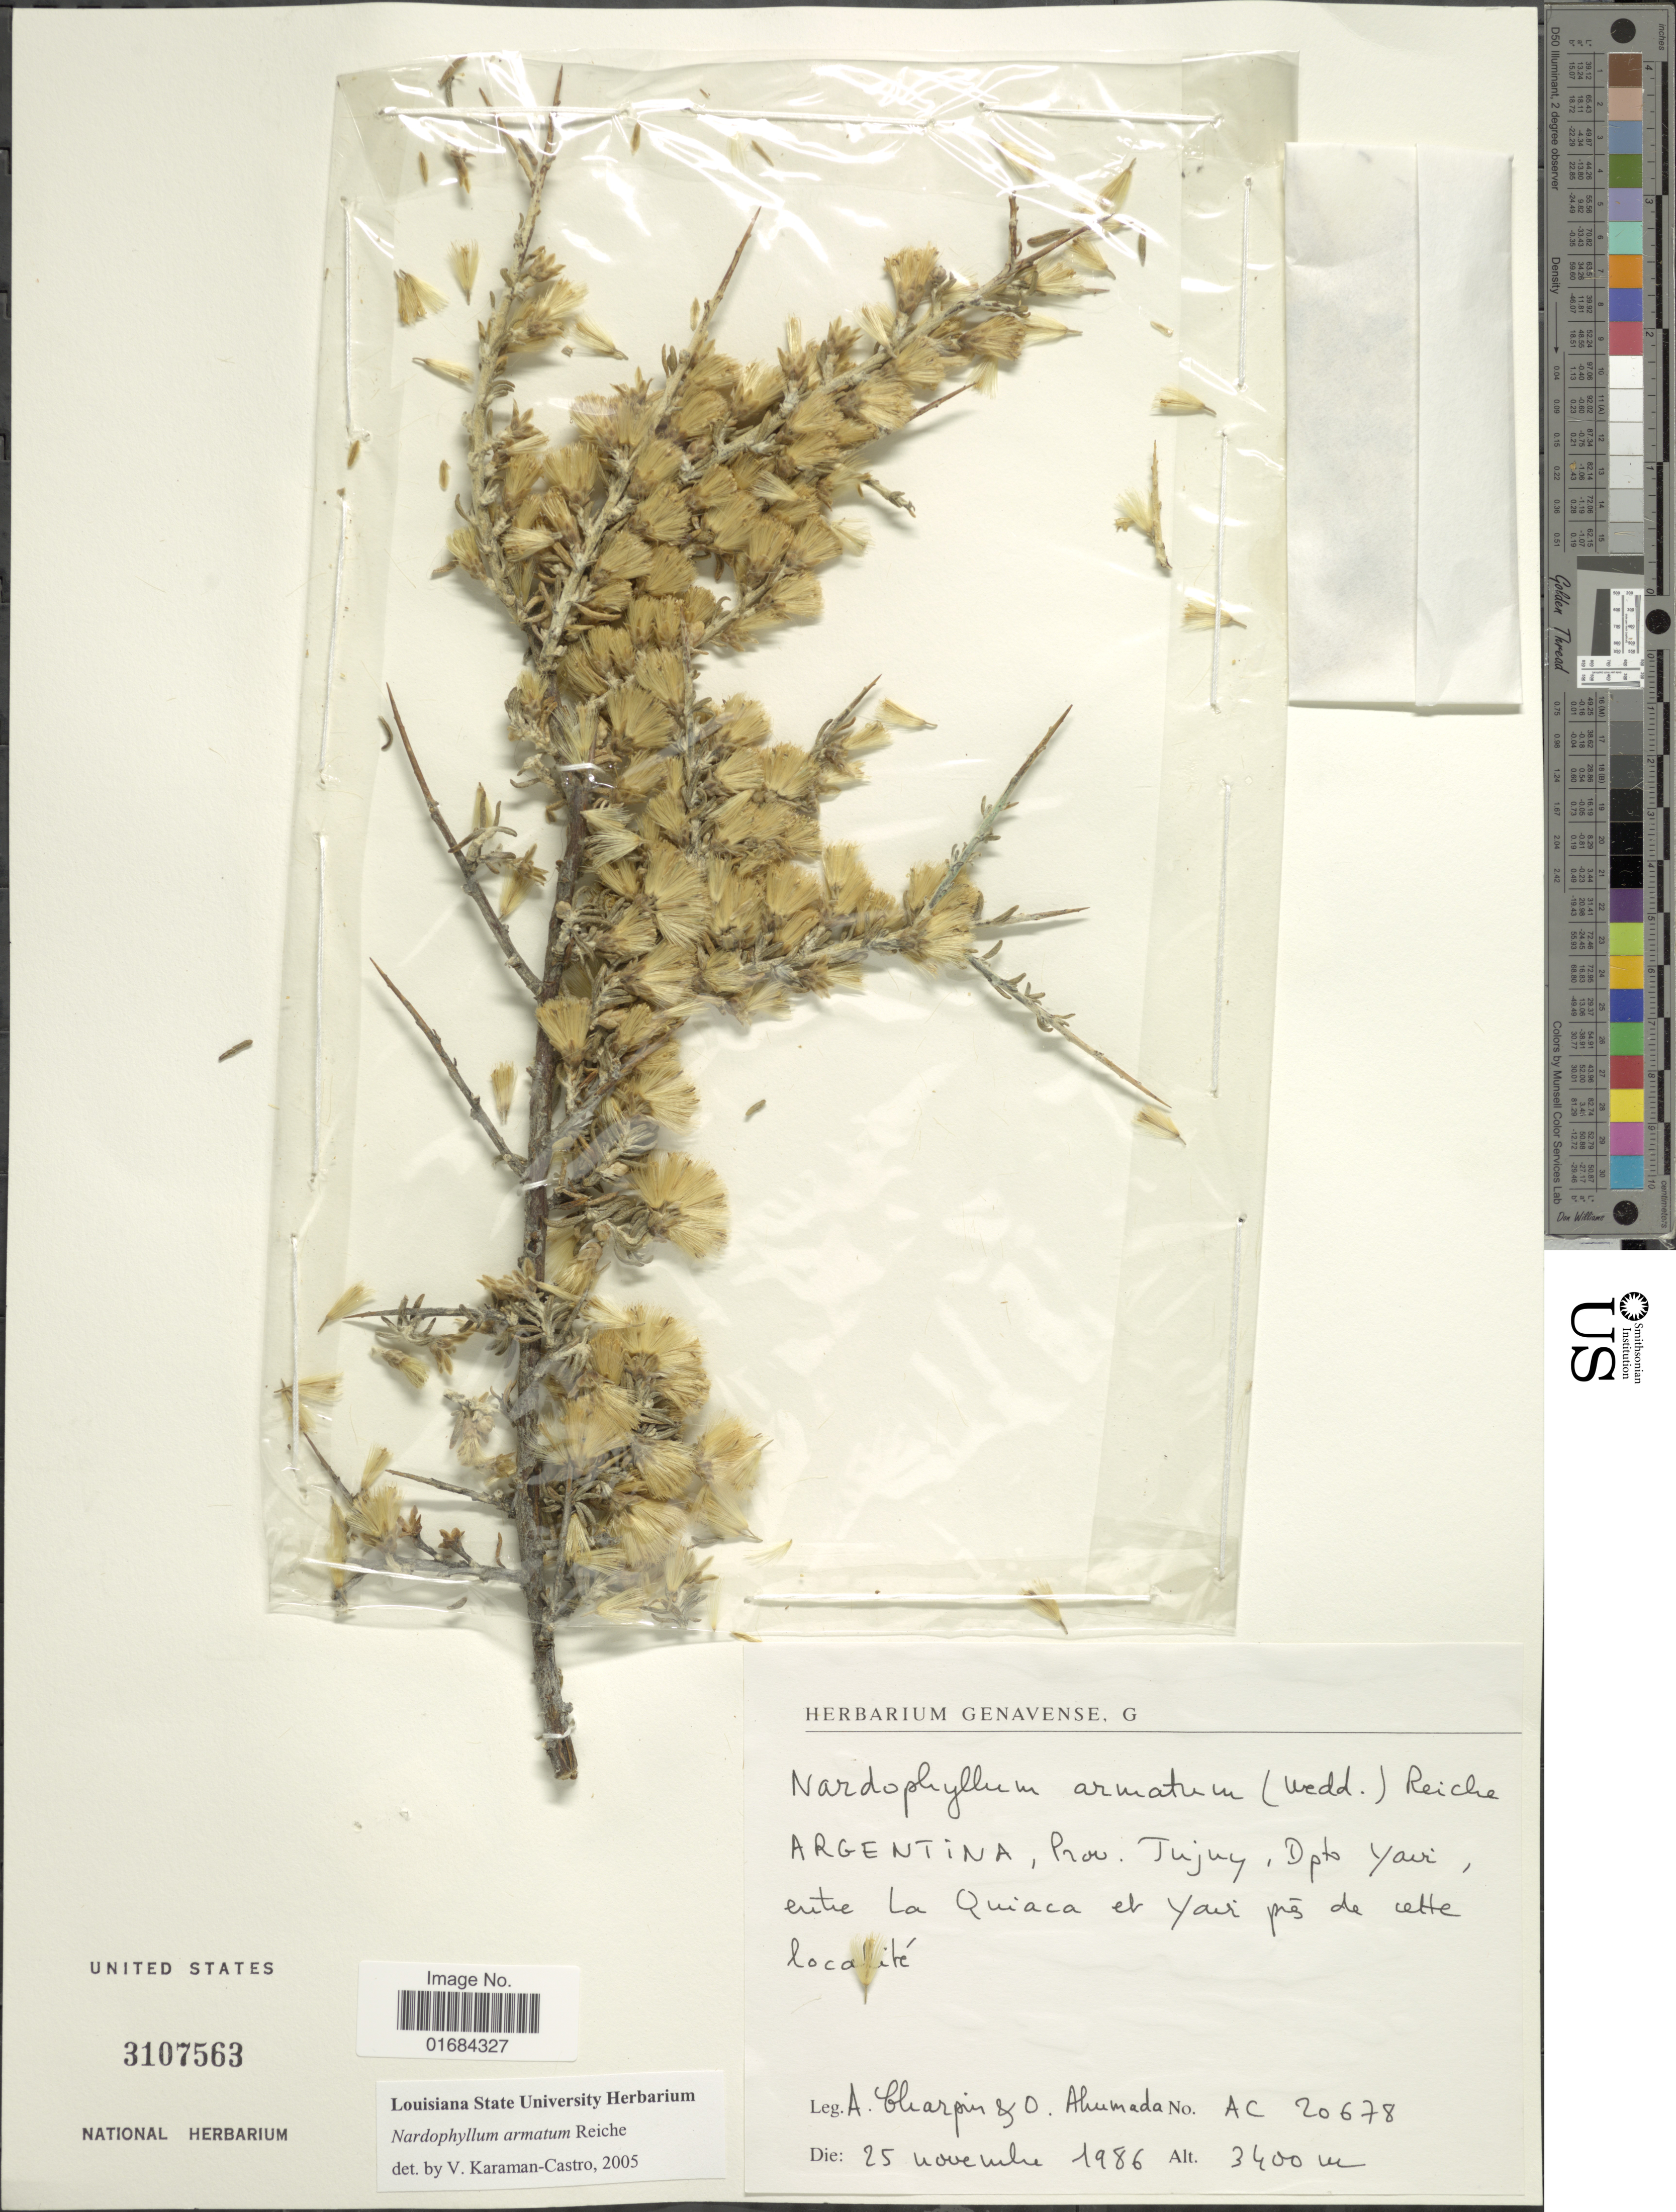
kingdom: Plantae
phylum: Tracheophyta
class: Magnoliopsida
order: Asterales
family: Asteraceae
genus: Ocyroe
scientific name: Ocyroe armata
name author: (Wedd.) Bonif.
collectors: A. Charpin & O. Ahumada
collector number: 20678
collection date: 1986-11-25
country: Argentina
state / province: Jujuy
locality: Prov. Jujuy, Dpto Yavi. entre la Quiaca et Yari pres de cette Locaite.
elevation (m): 3400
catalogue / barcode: US 3107563